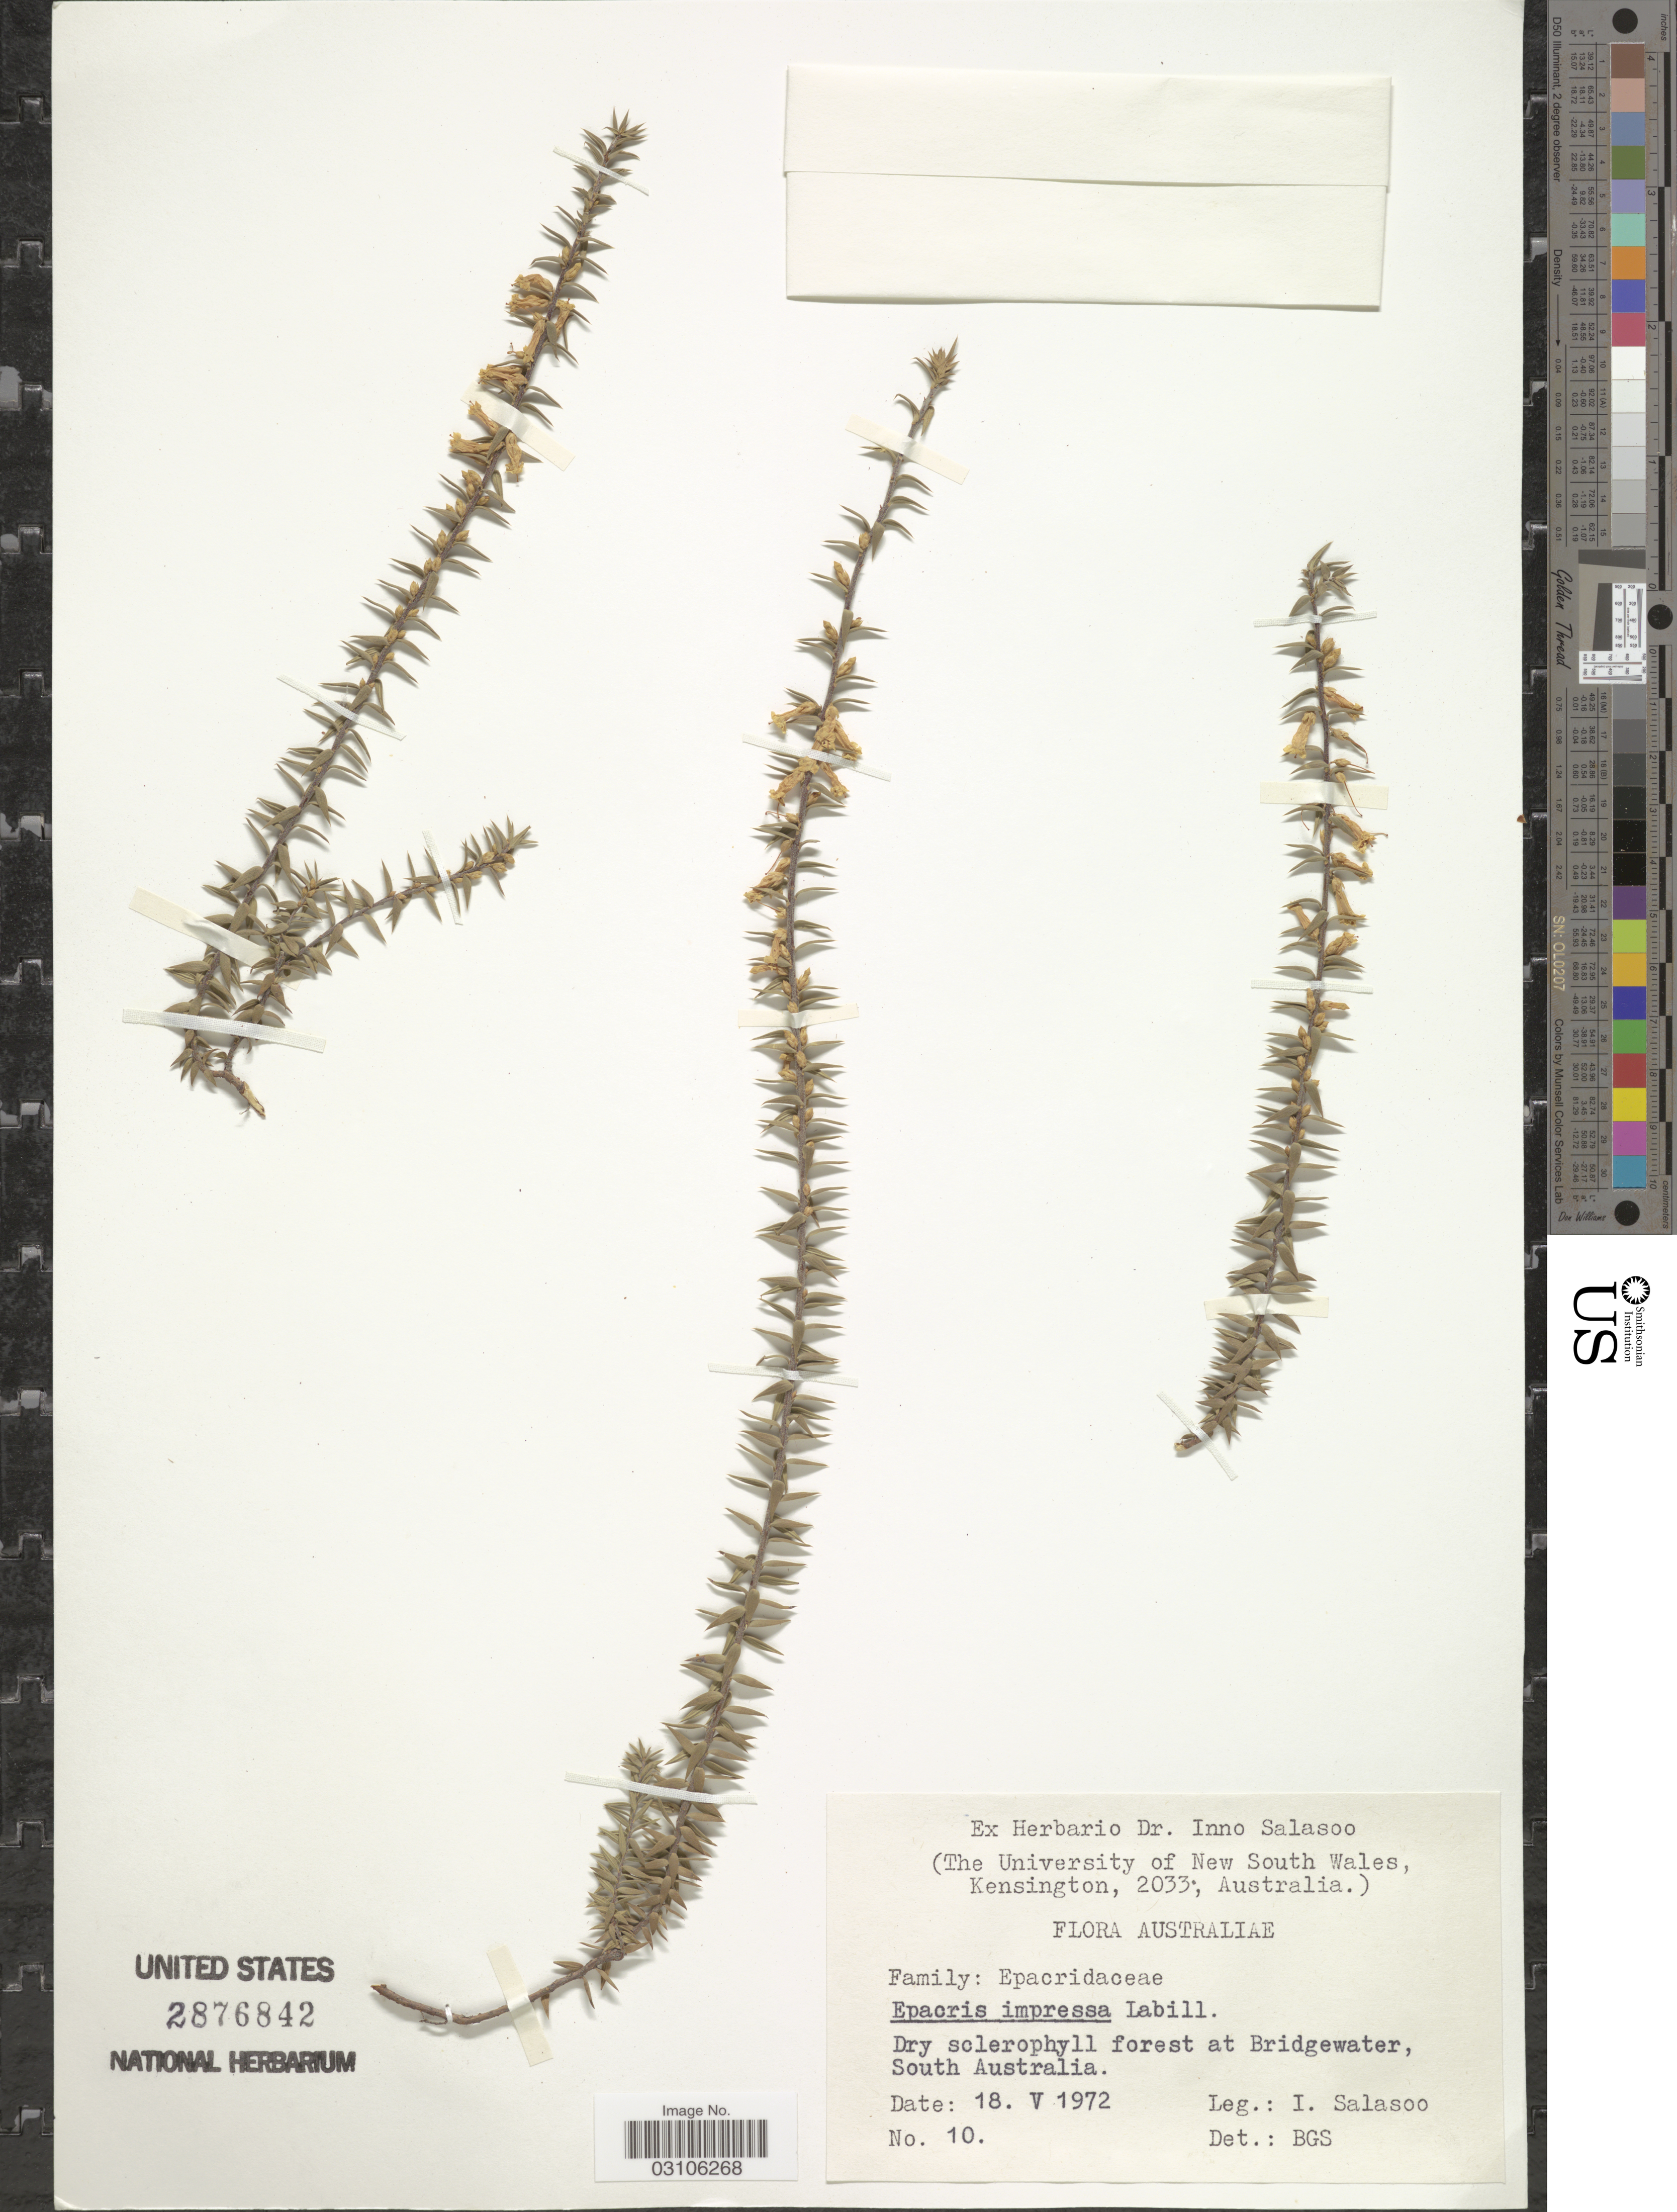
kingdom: Plantae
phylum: Tracheophyta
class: Magnoliopsida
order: Ericales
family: Ericaceae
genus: Epacris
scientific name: Epacris impressa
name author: Labill.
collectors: I. Salasoo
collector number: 10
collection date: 1972-05-18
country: Australia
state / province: South Australia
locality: At Bridgewater.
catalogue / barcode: US 2876842